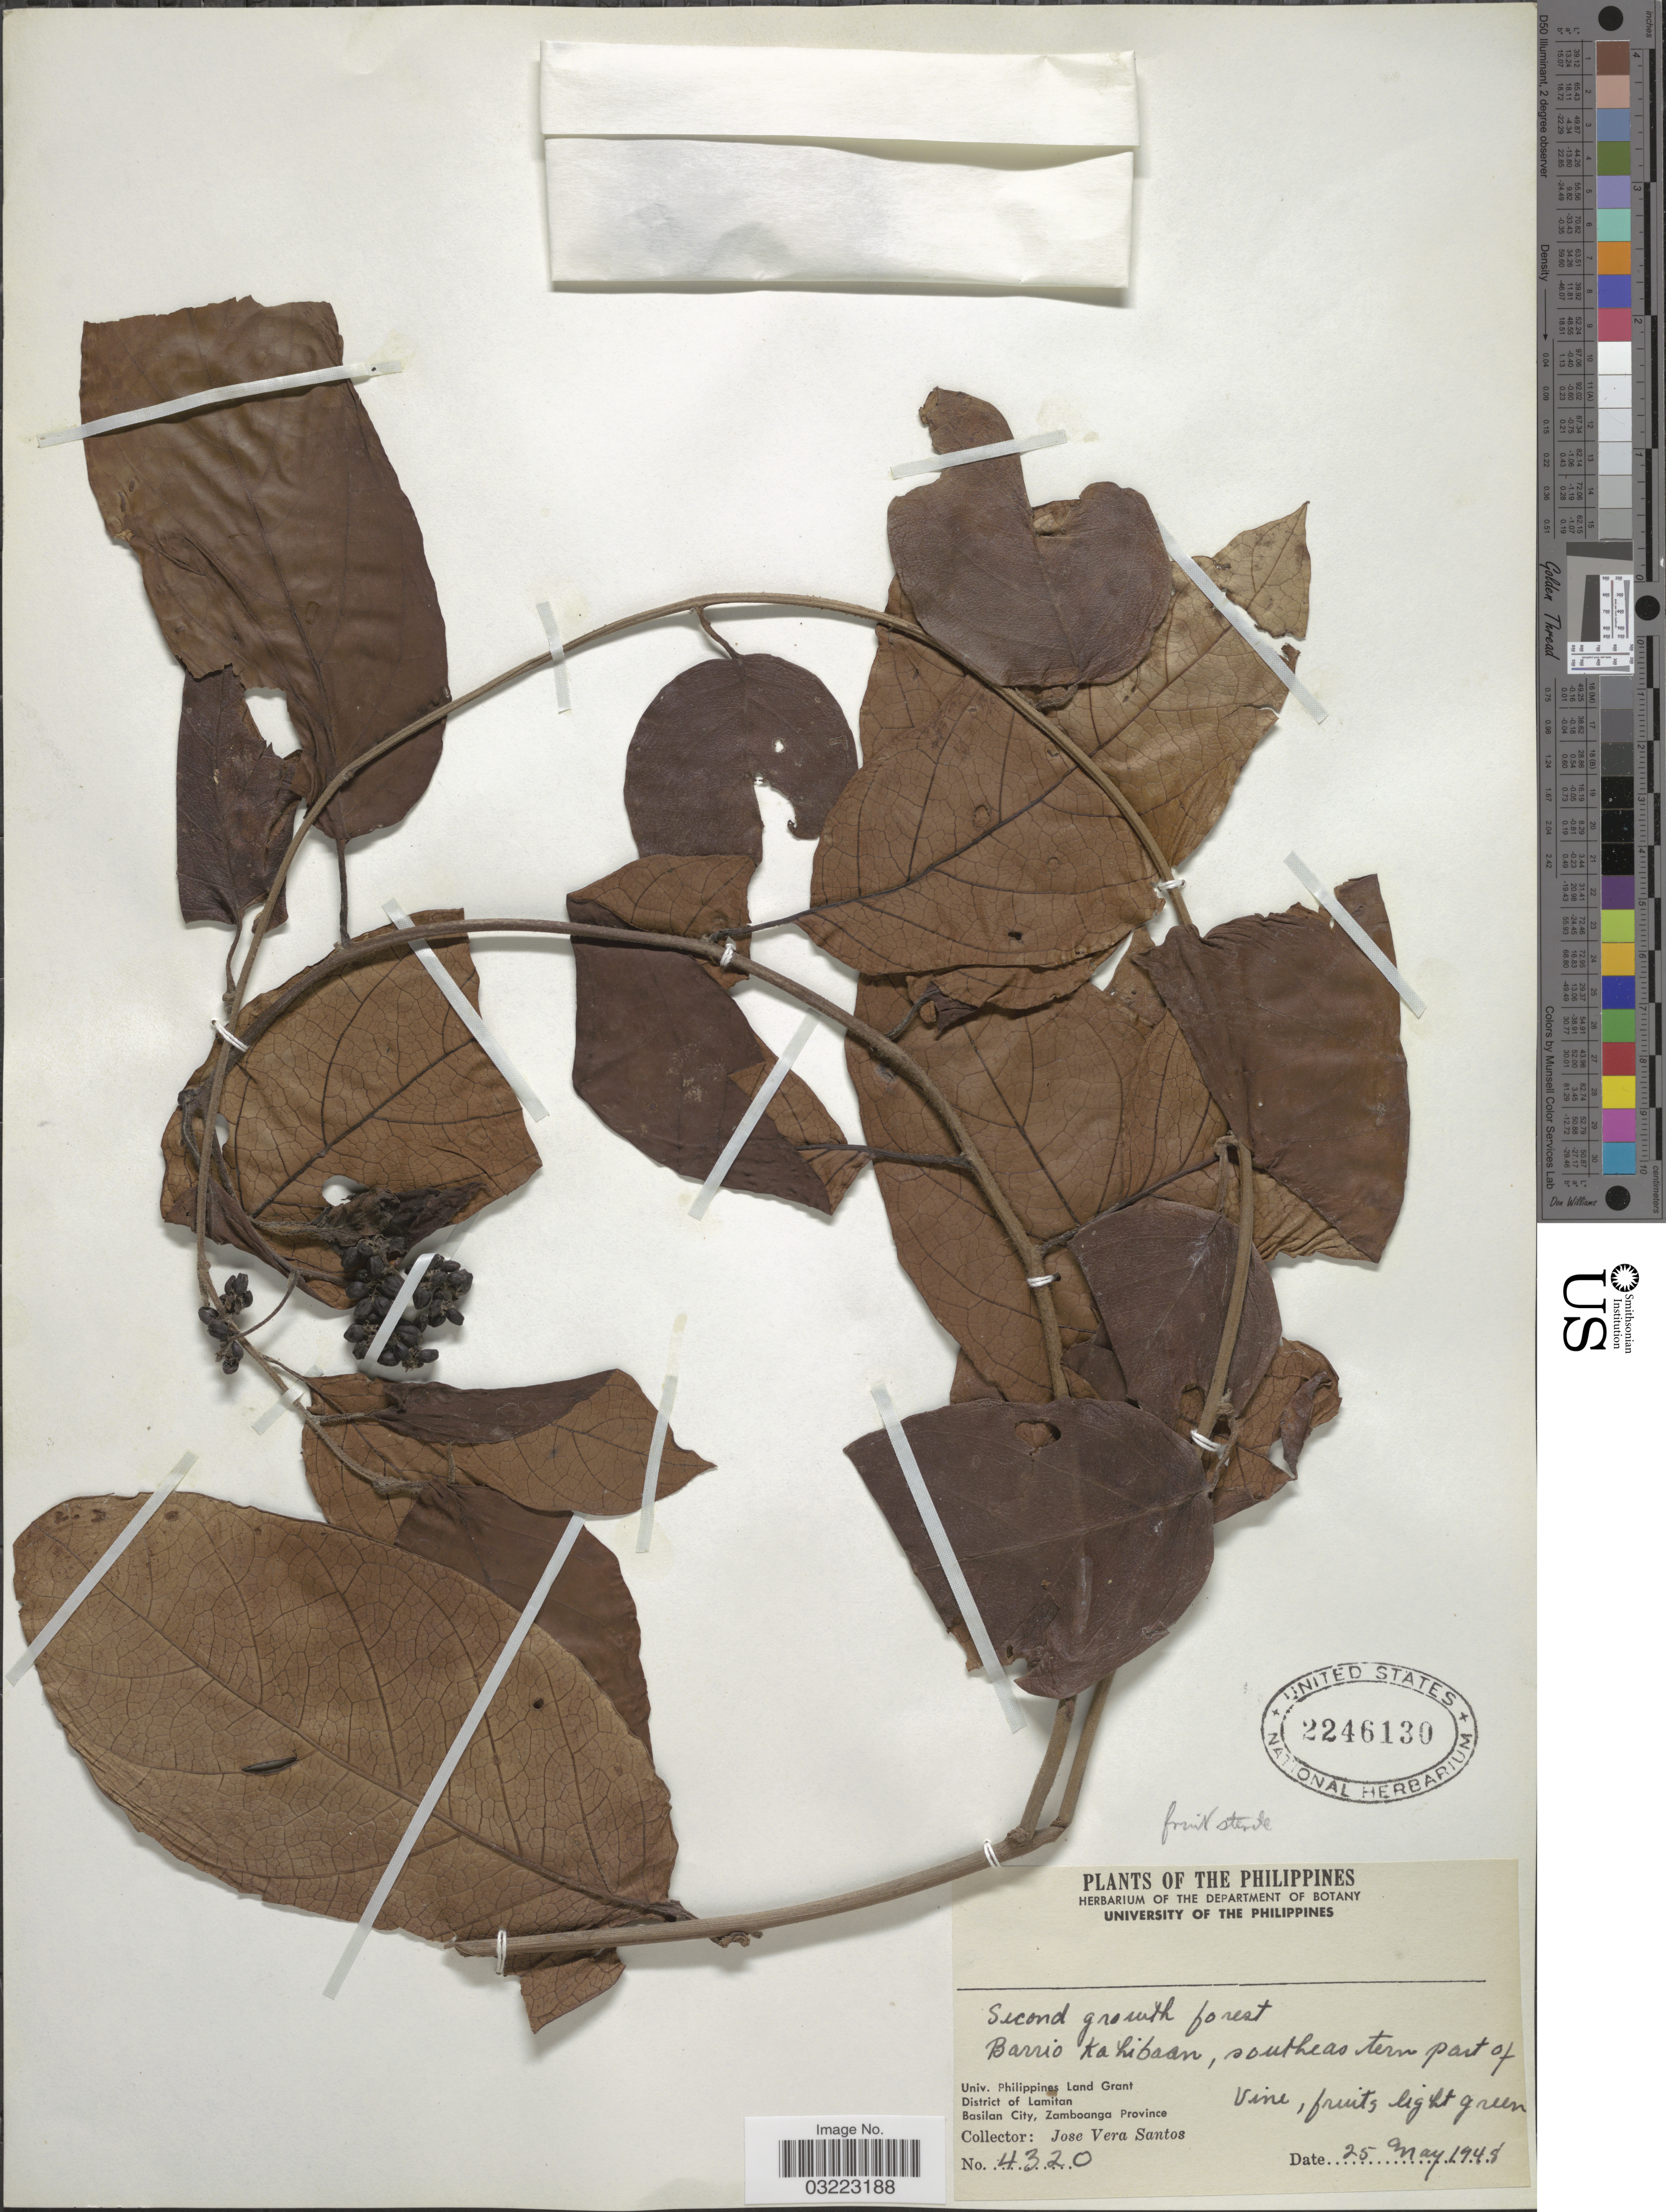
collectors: J. Santos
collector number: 4320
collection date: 1948-05-25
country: Philippines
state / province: Zamboanga Peninsula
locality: Barrio Kahibaan, southeastern part of Univ. Philippines Land Grant. District of Lamitan. Basilan City, Zamboanga Province.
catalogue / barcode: US 2246130